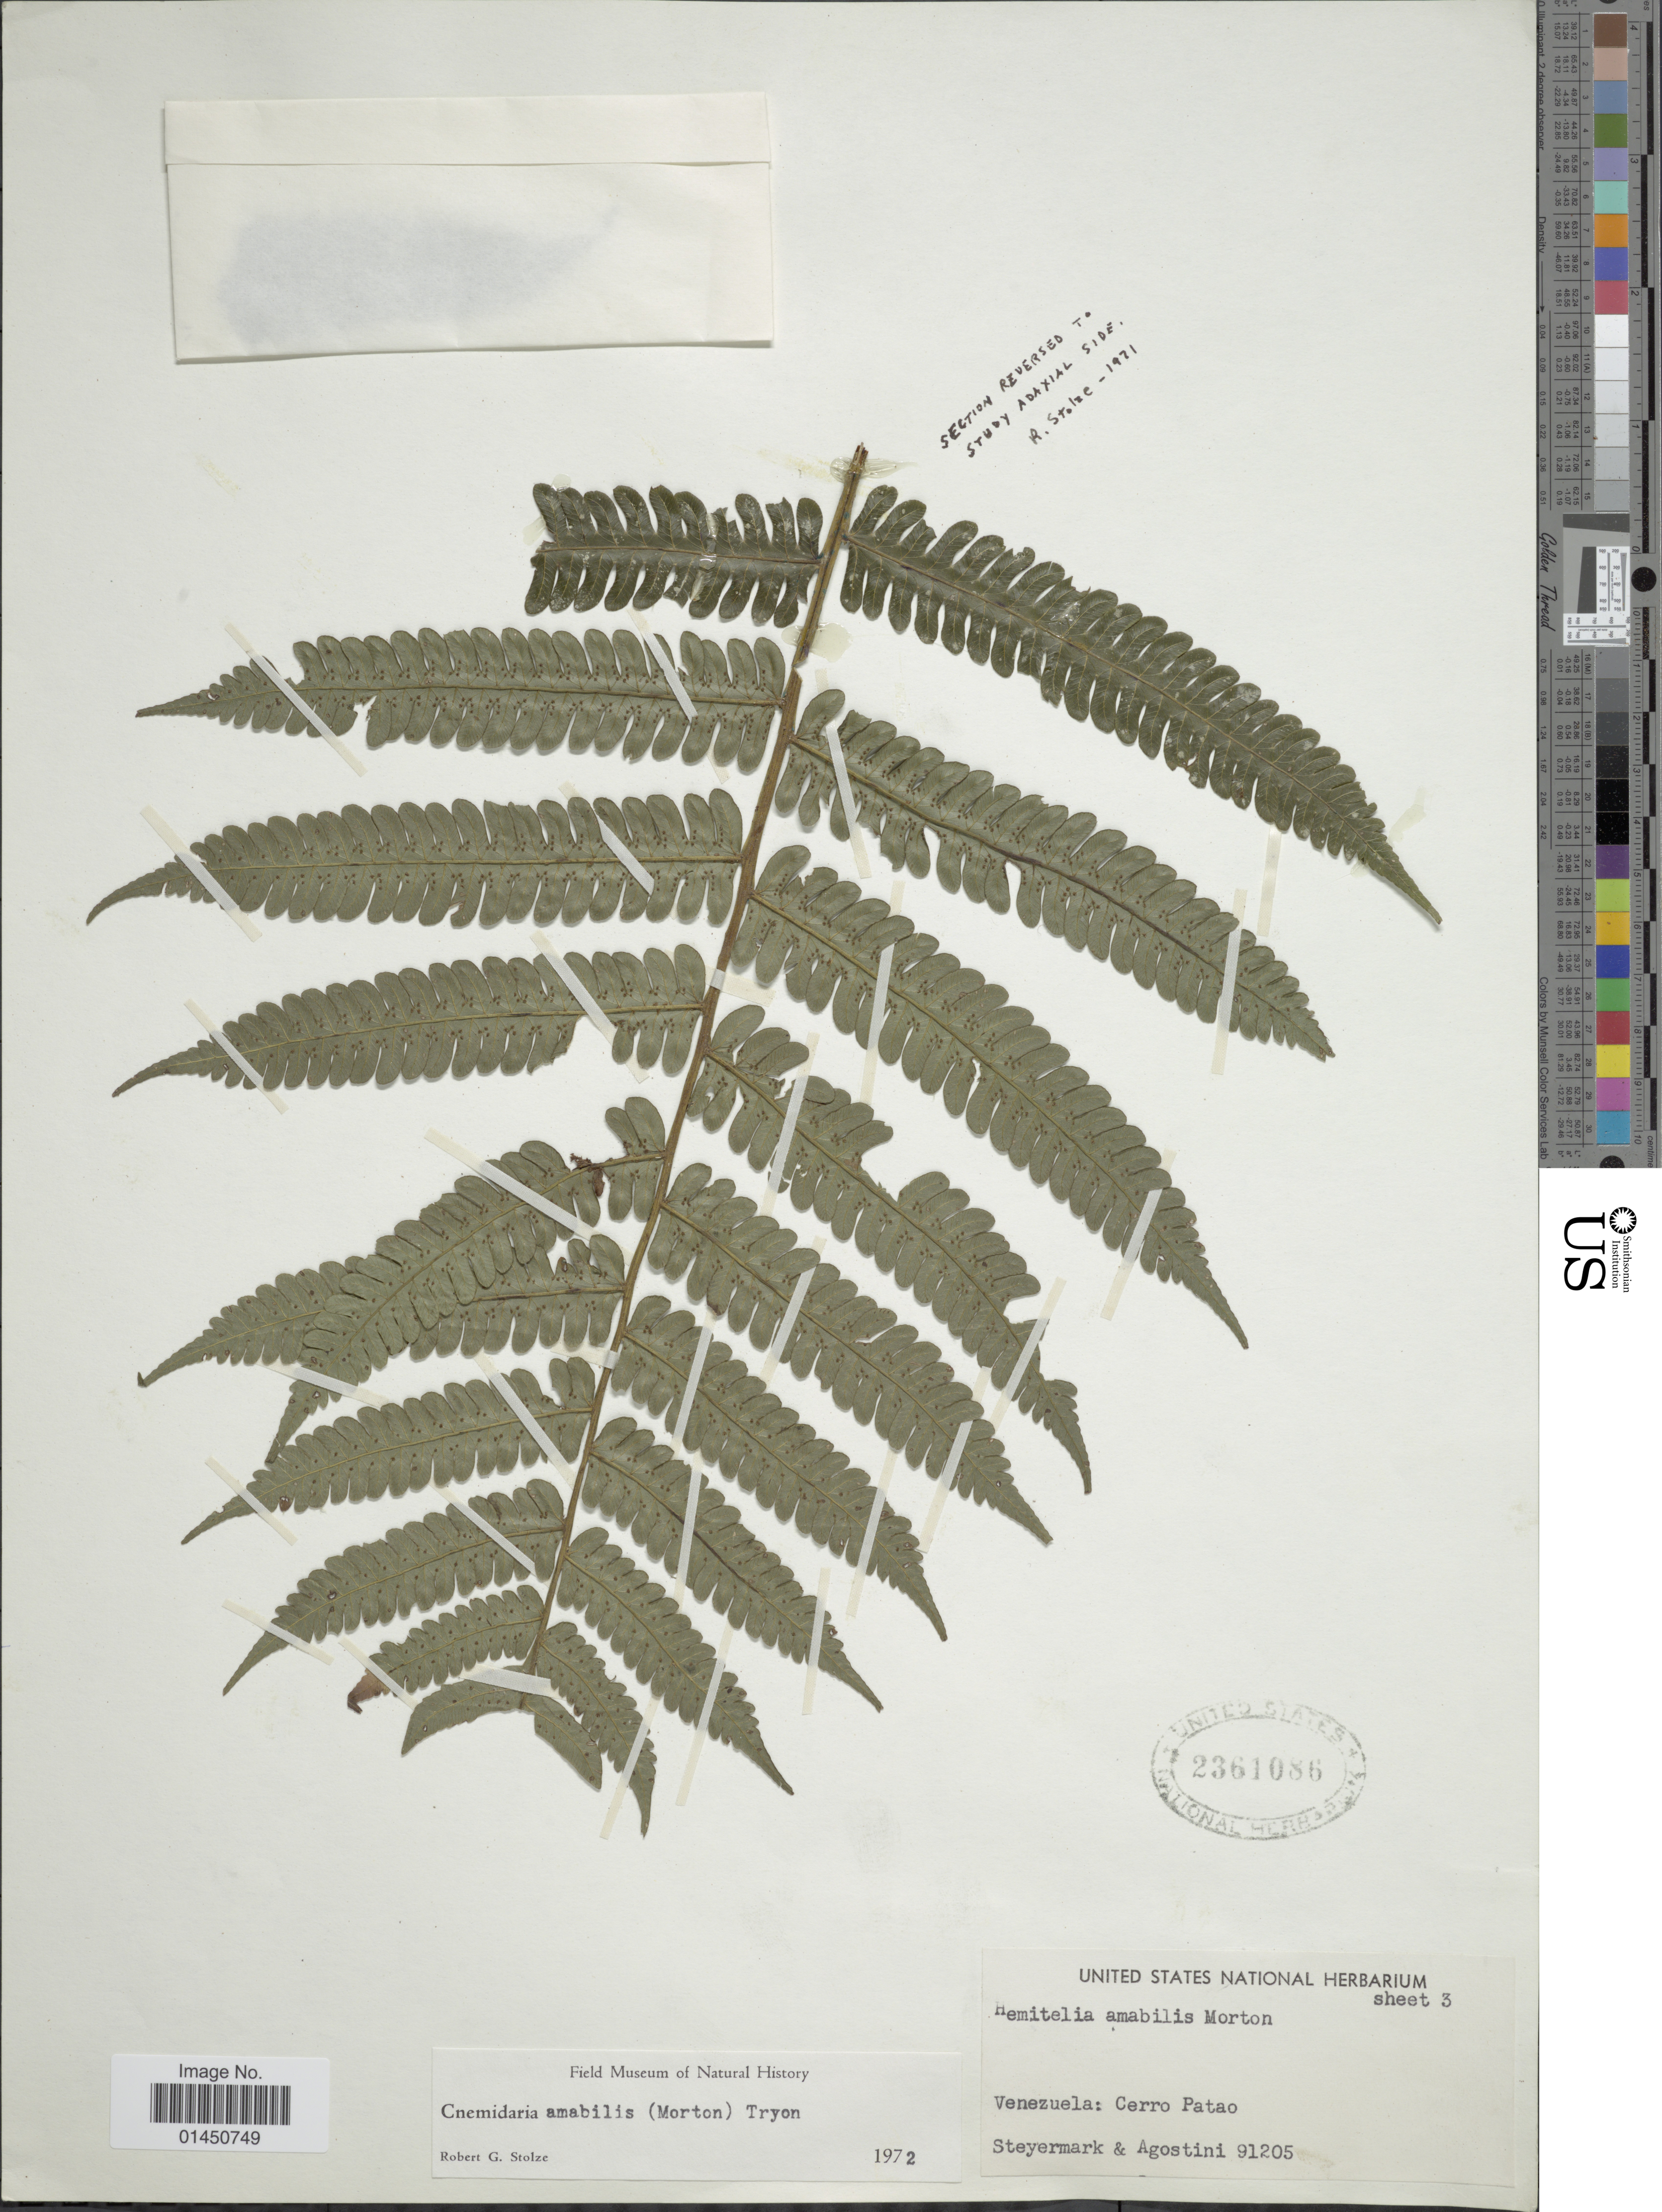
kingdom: Plantae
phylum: Tracheophyta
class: Polypodiopsida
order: Cyatheales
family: Cyatheaceae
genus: Cyathea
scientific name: Cyathea amabilis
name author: (C.V. Morton) Lehnert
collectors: J. Steyermark & G. Agostini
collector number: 91205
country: Venezuela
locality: Cerro Patao.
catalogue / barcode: US 2361086